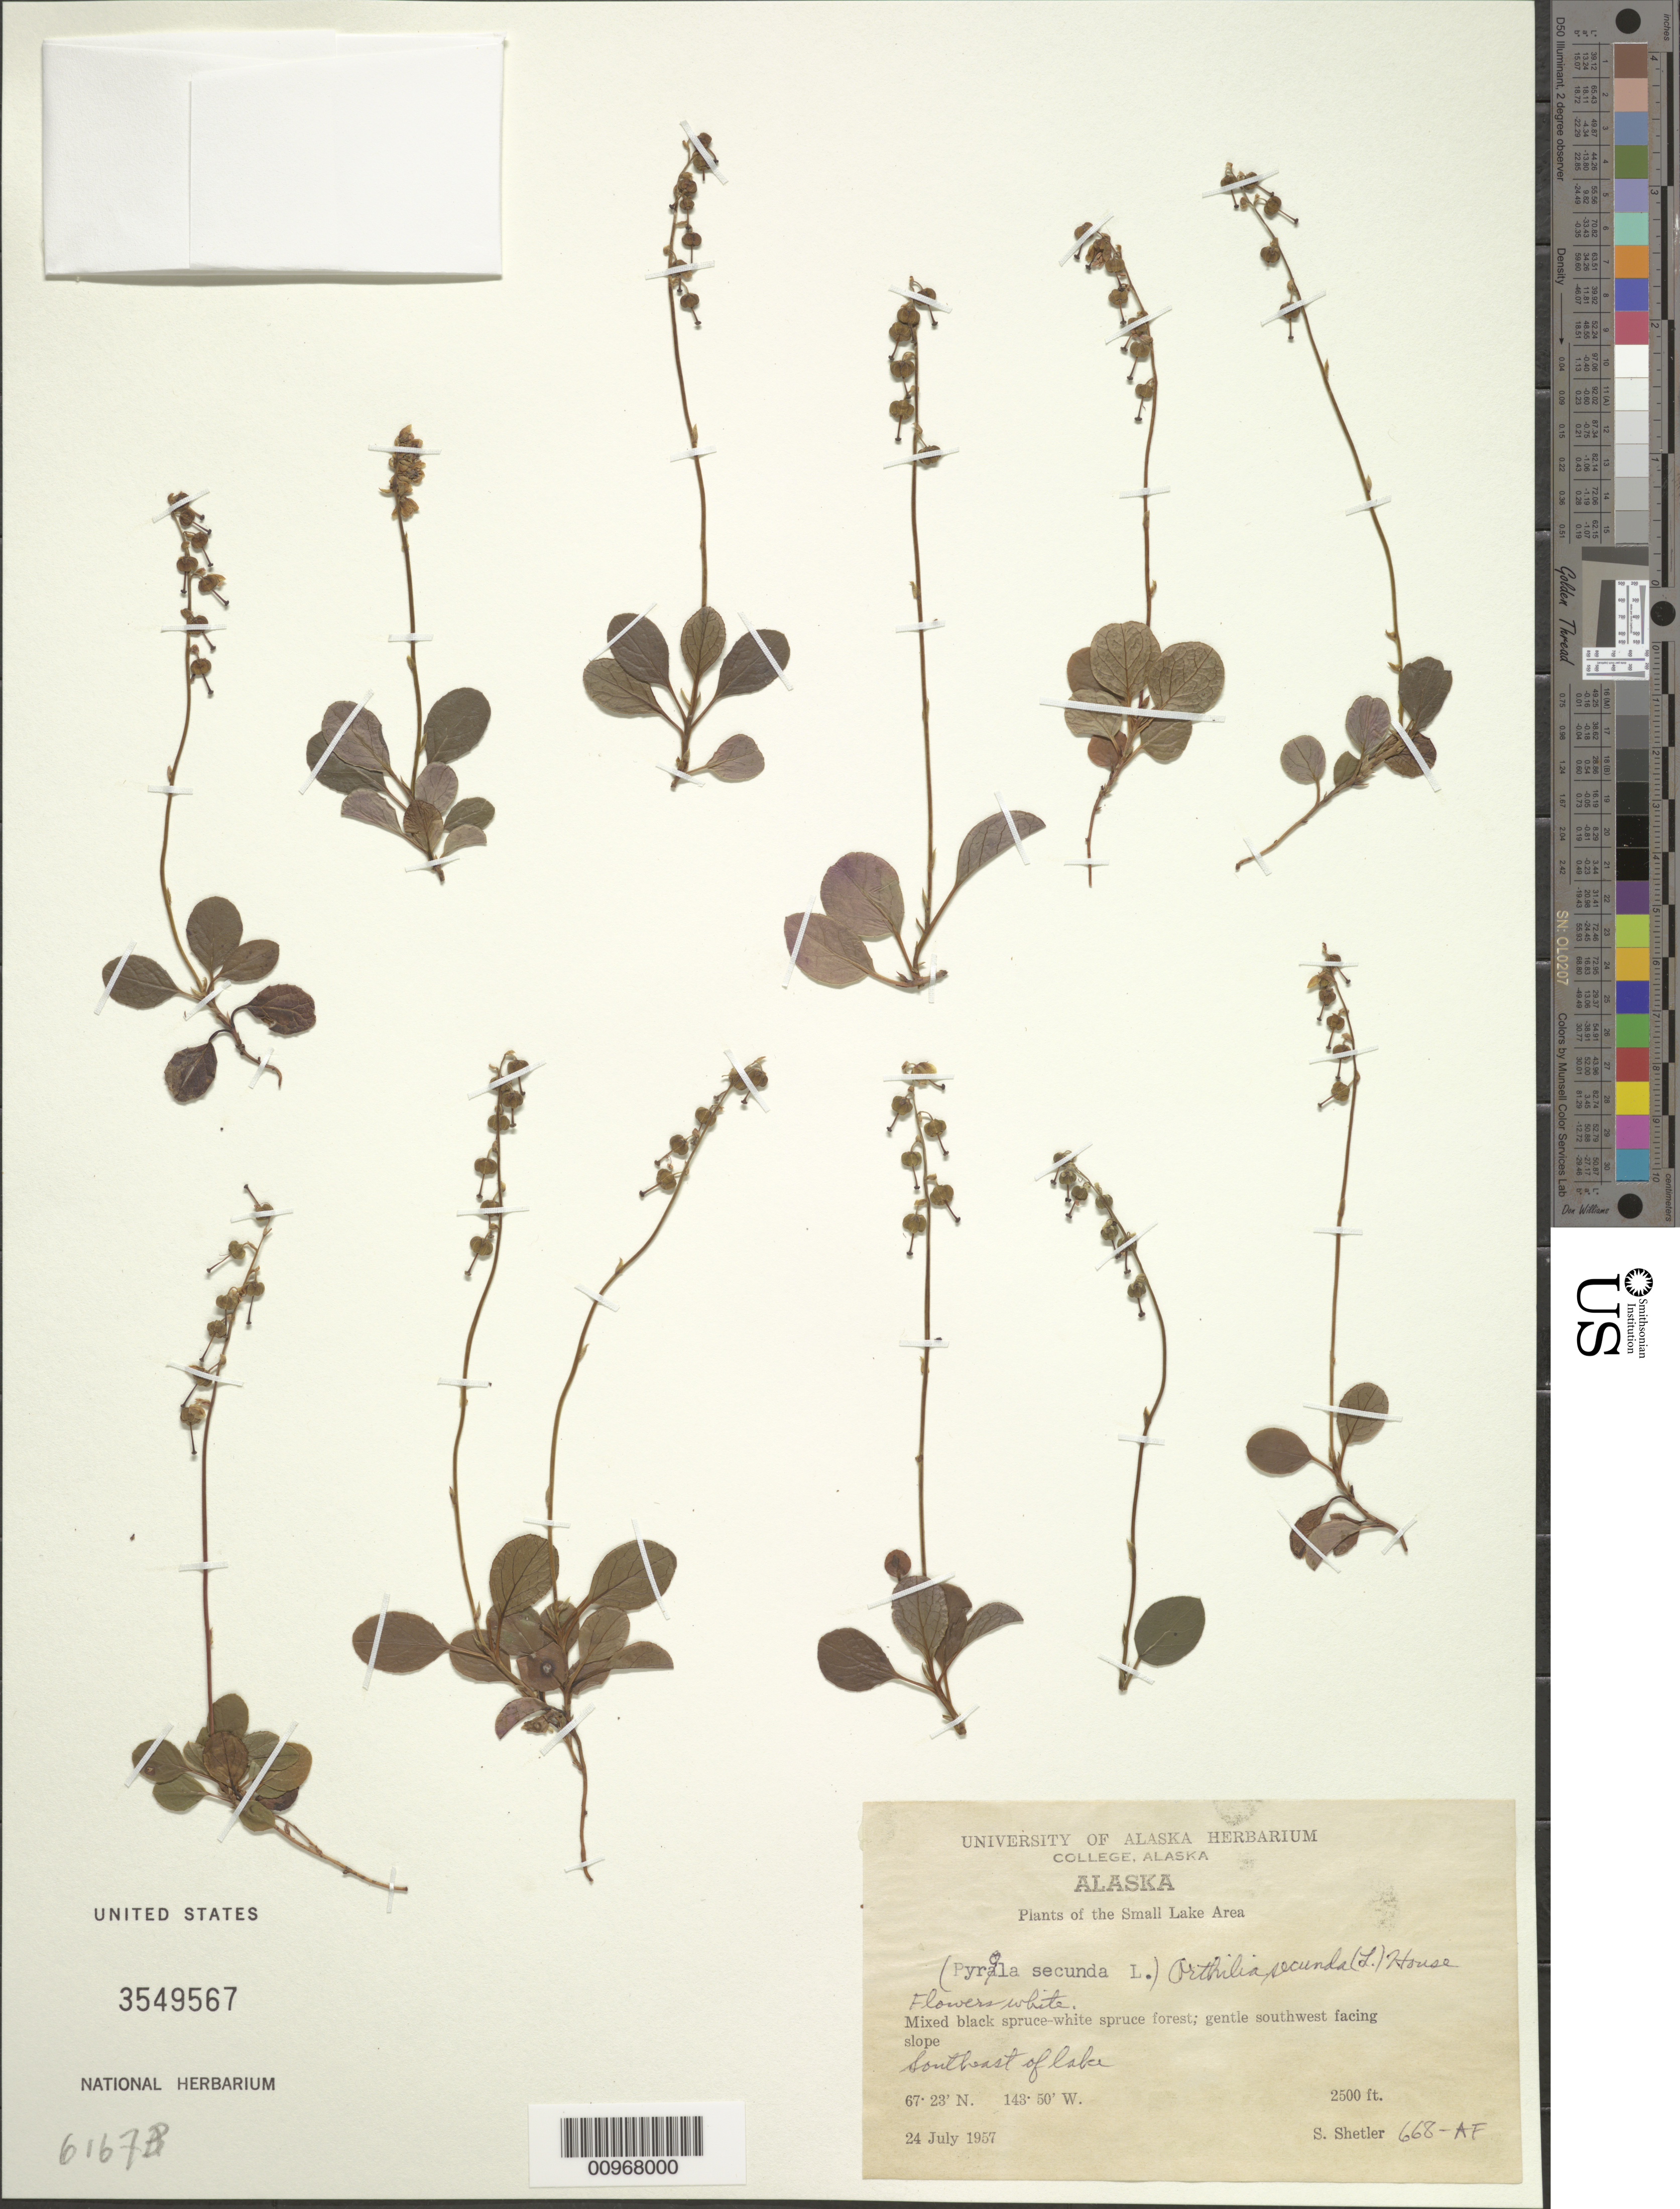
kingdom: Plantae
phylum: Tracheophyta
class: Magnoliopsida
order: Ericales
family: Ericaceae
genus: Orthilia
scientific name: Orthilia secunda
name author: (L.) House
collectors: S. Shetler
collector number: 668-AF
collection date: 1957-07-24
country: United States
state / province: Alaska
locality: Small Lake Area. Southeast of lake.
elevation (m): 762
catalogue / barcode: US 3549567